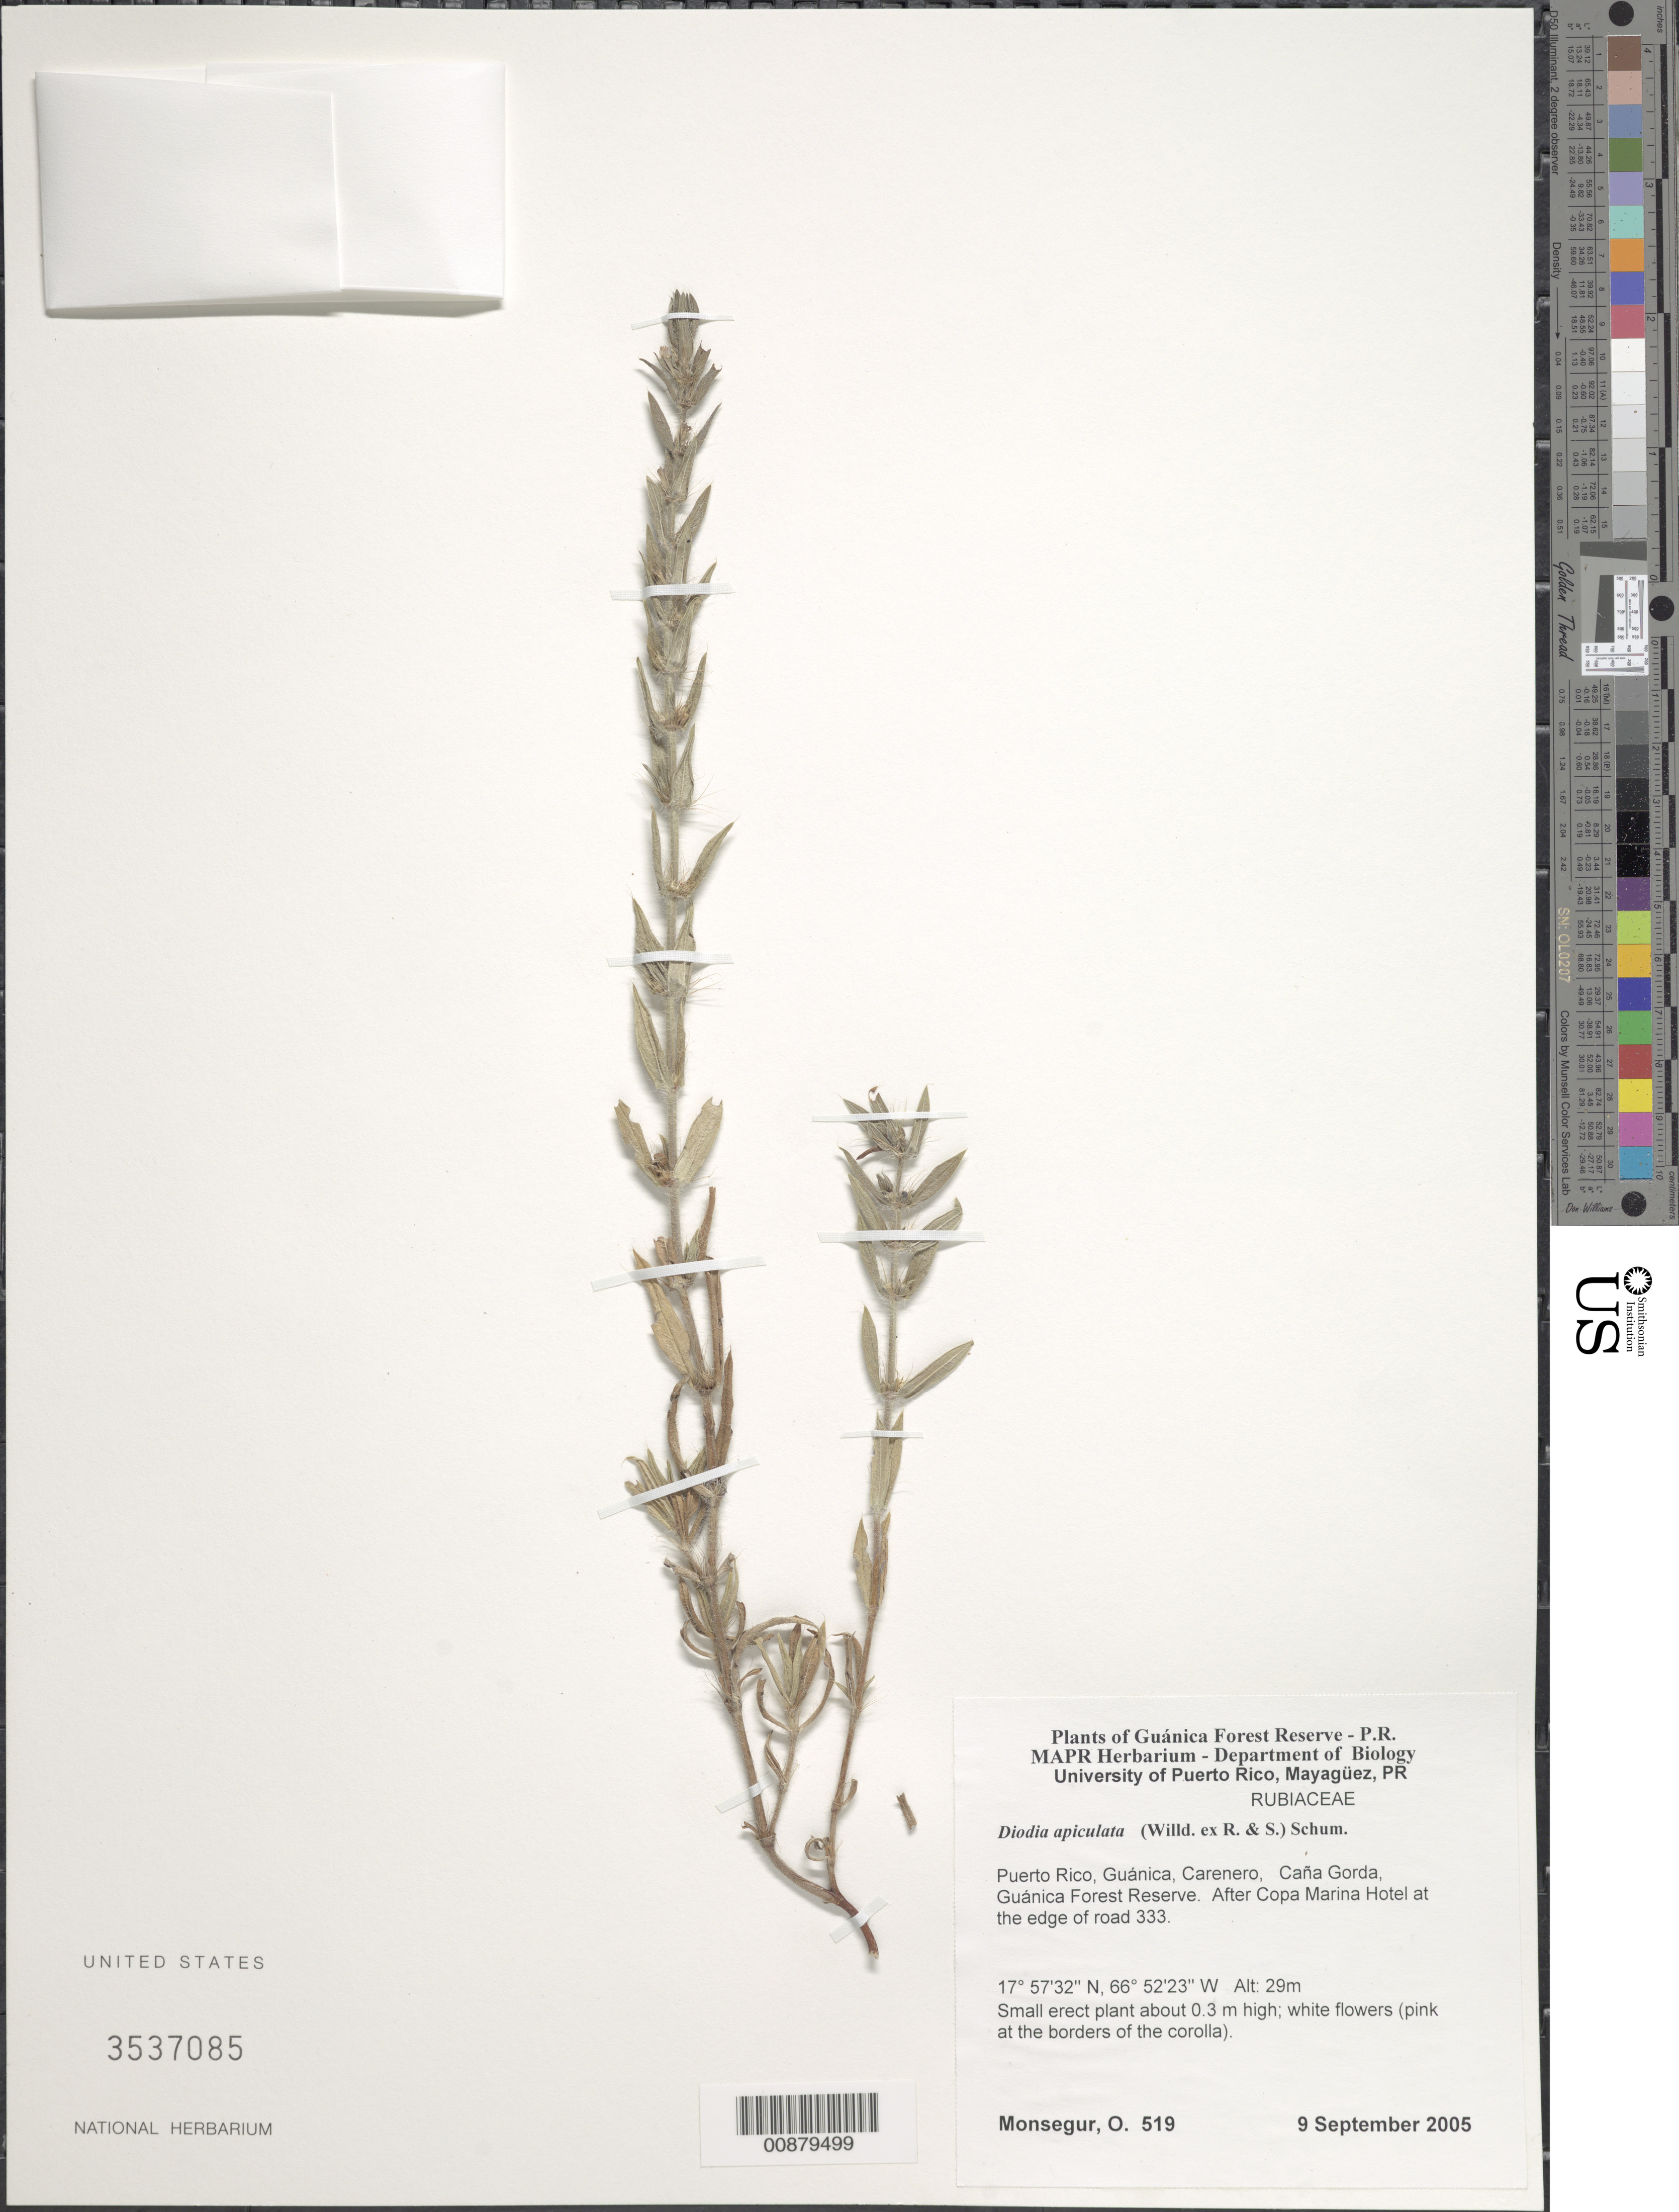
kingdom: Plantae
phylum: Tracheophyta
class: Magnoliopsida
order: Gentianales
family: Rubiaceae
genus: Diodia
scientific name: Diodia apiculata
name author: (Willd. ex Roem. & Schult.) K. Schum.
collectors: O. Monsegur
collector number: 519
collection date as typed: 09 Sep 2005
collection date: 2005-09-09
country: Puerto Rico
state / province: Guánica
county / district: Carenero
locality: Guánica Forest Reserve. Caña Gorda, after Copa Marina Hotel at the edge of road 333.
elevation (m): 29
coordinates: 17.57315, 66.52233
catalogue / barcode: US 3537085